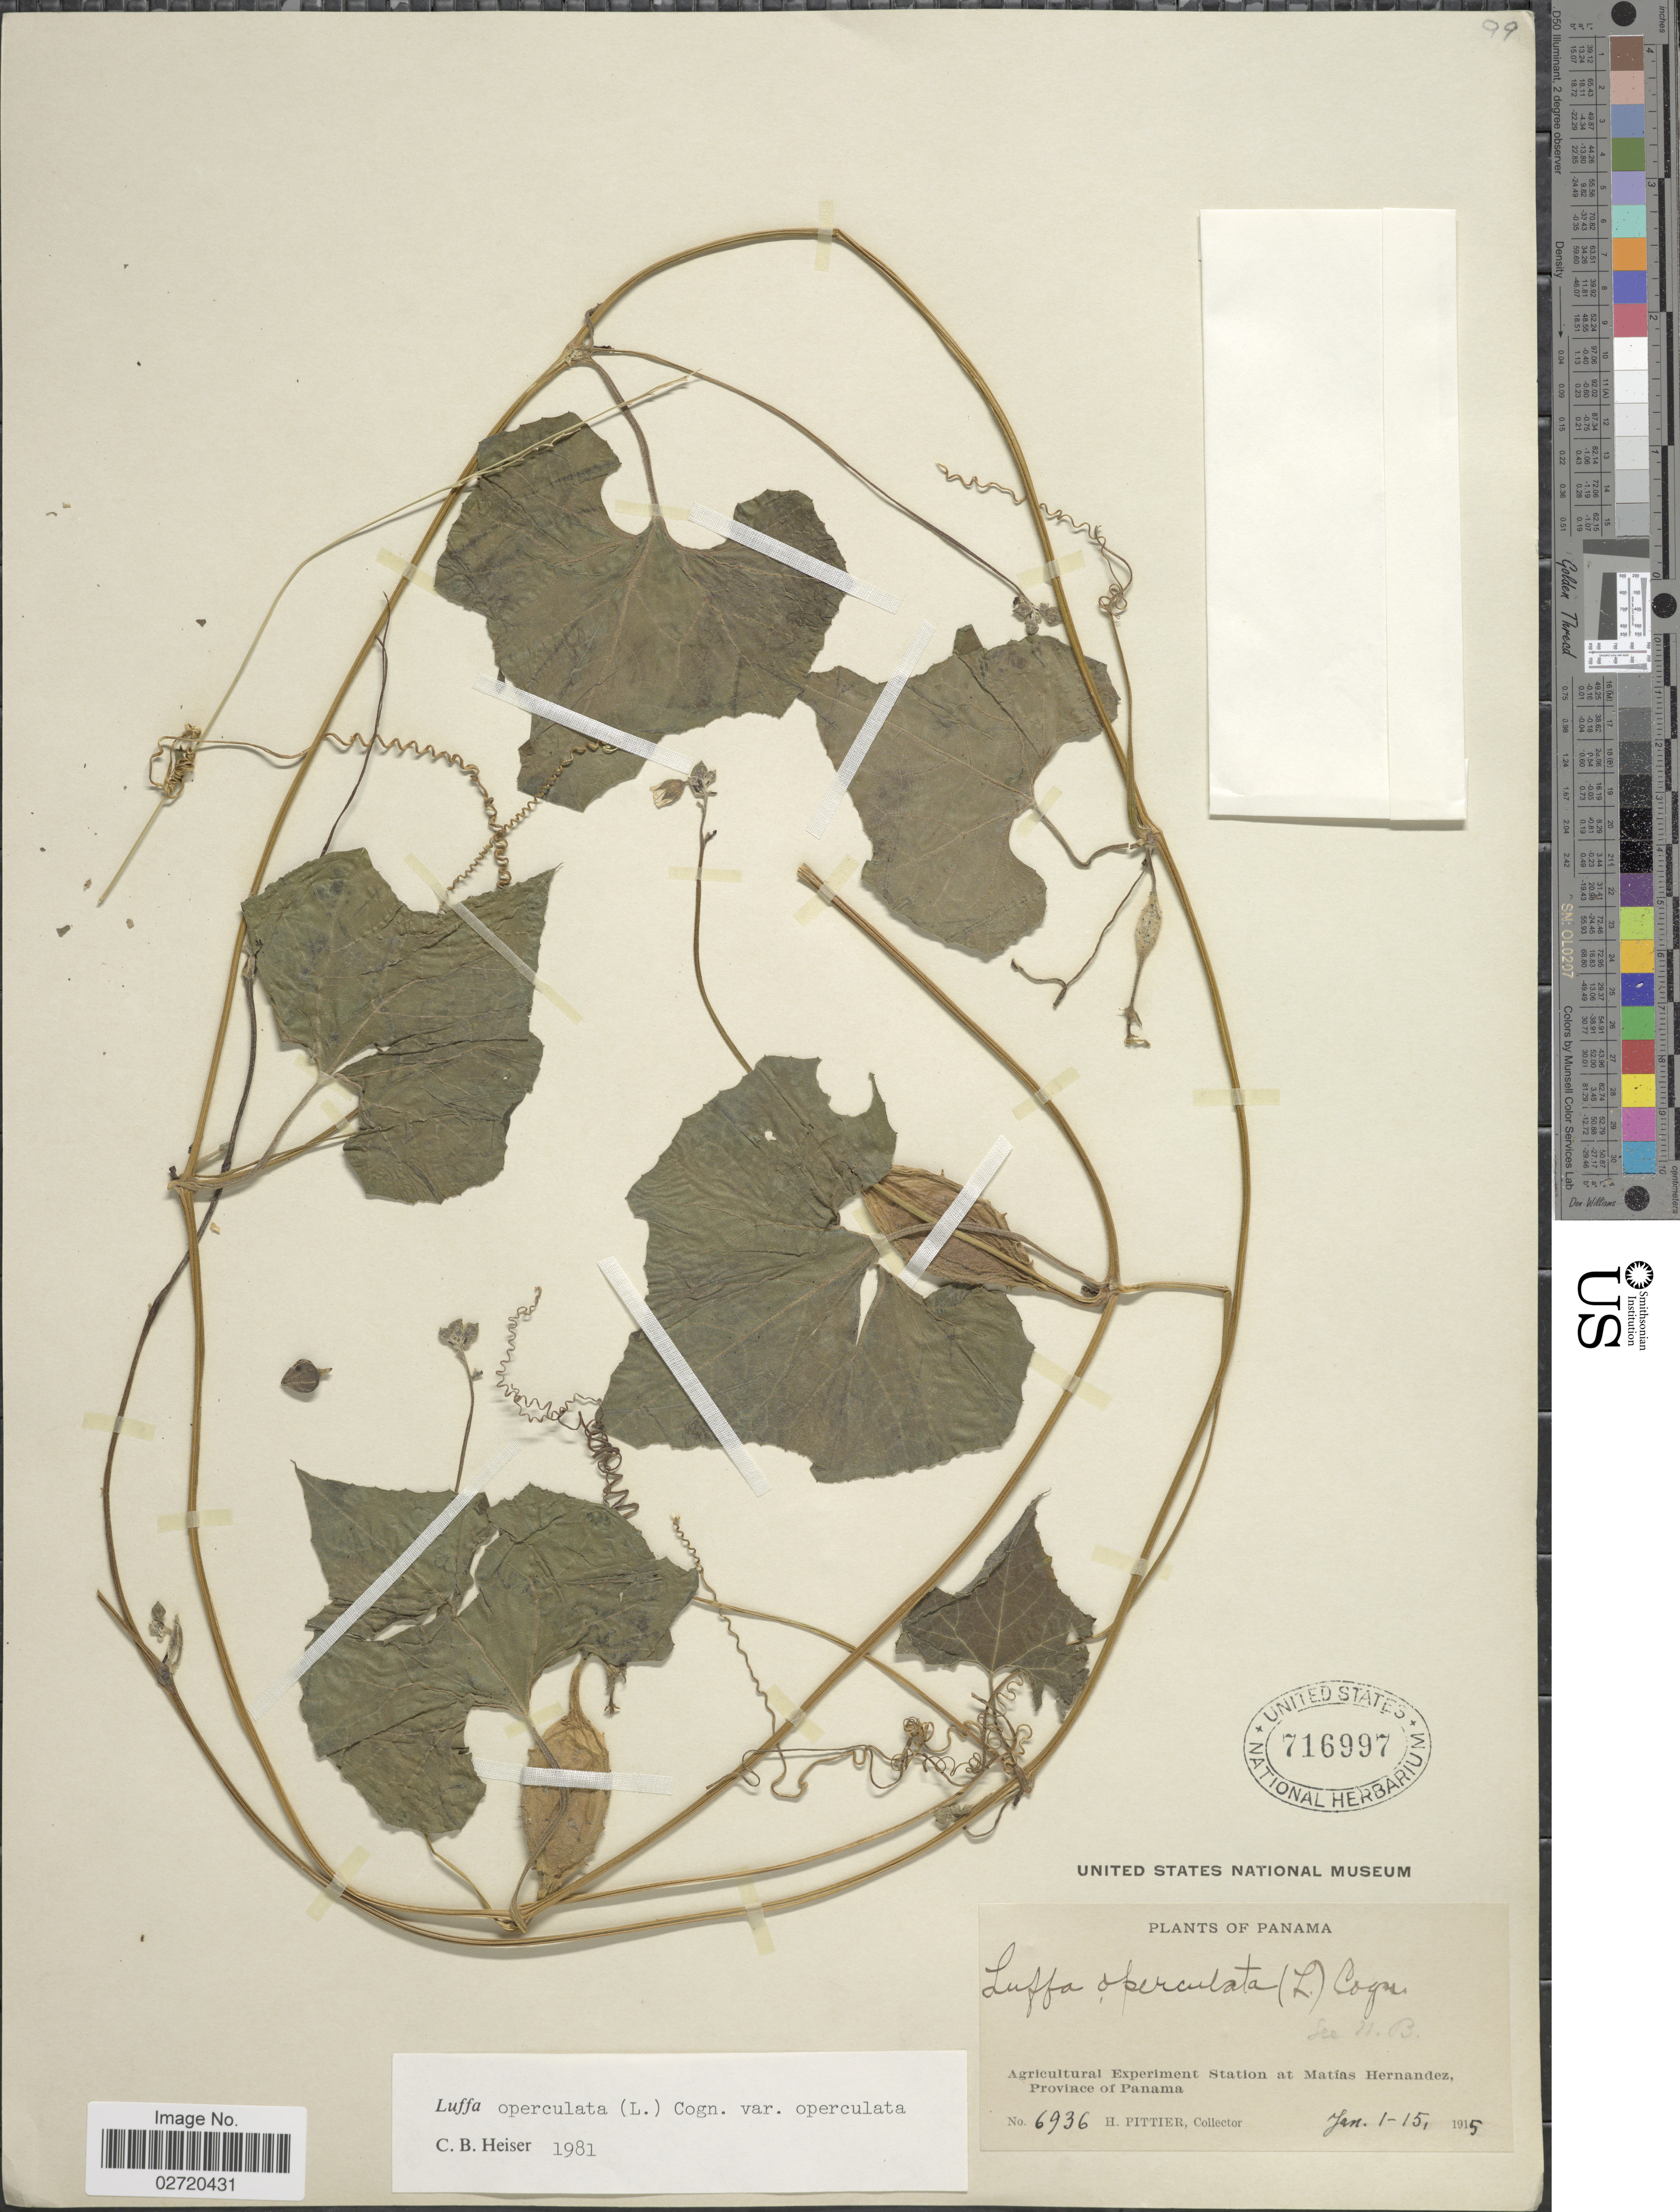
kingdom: Plantae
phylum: Tracheophyta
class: Magnoliopsida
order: Cucurbitales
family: Cucurbitaceae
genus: Luffa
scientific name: Luffa operculata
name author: (L.) Cogn.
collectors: H. F. Pittier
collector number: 6936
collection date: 1915-01-01/1915-01-15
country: Panama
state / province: Panamá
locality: Agriculture Experiment Station at Matias Hernandez, Province of Panama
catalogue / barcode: US 716997